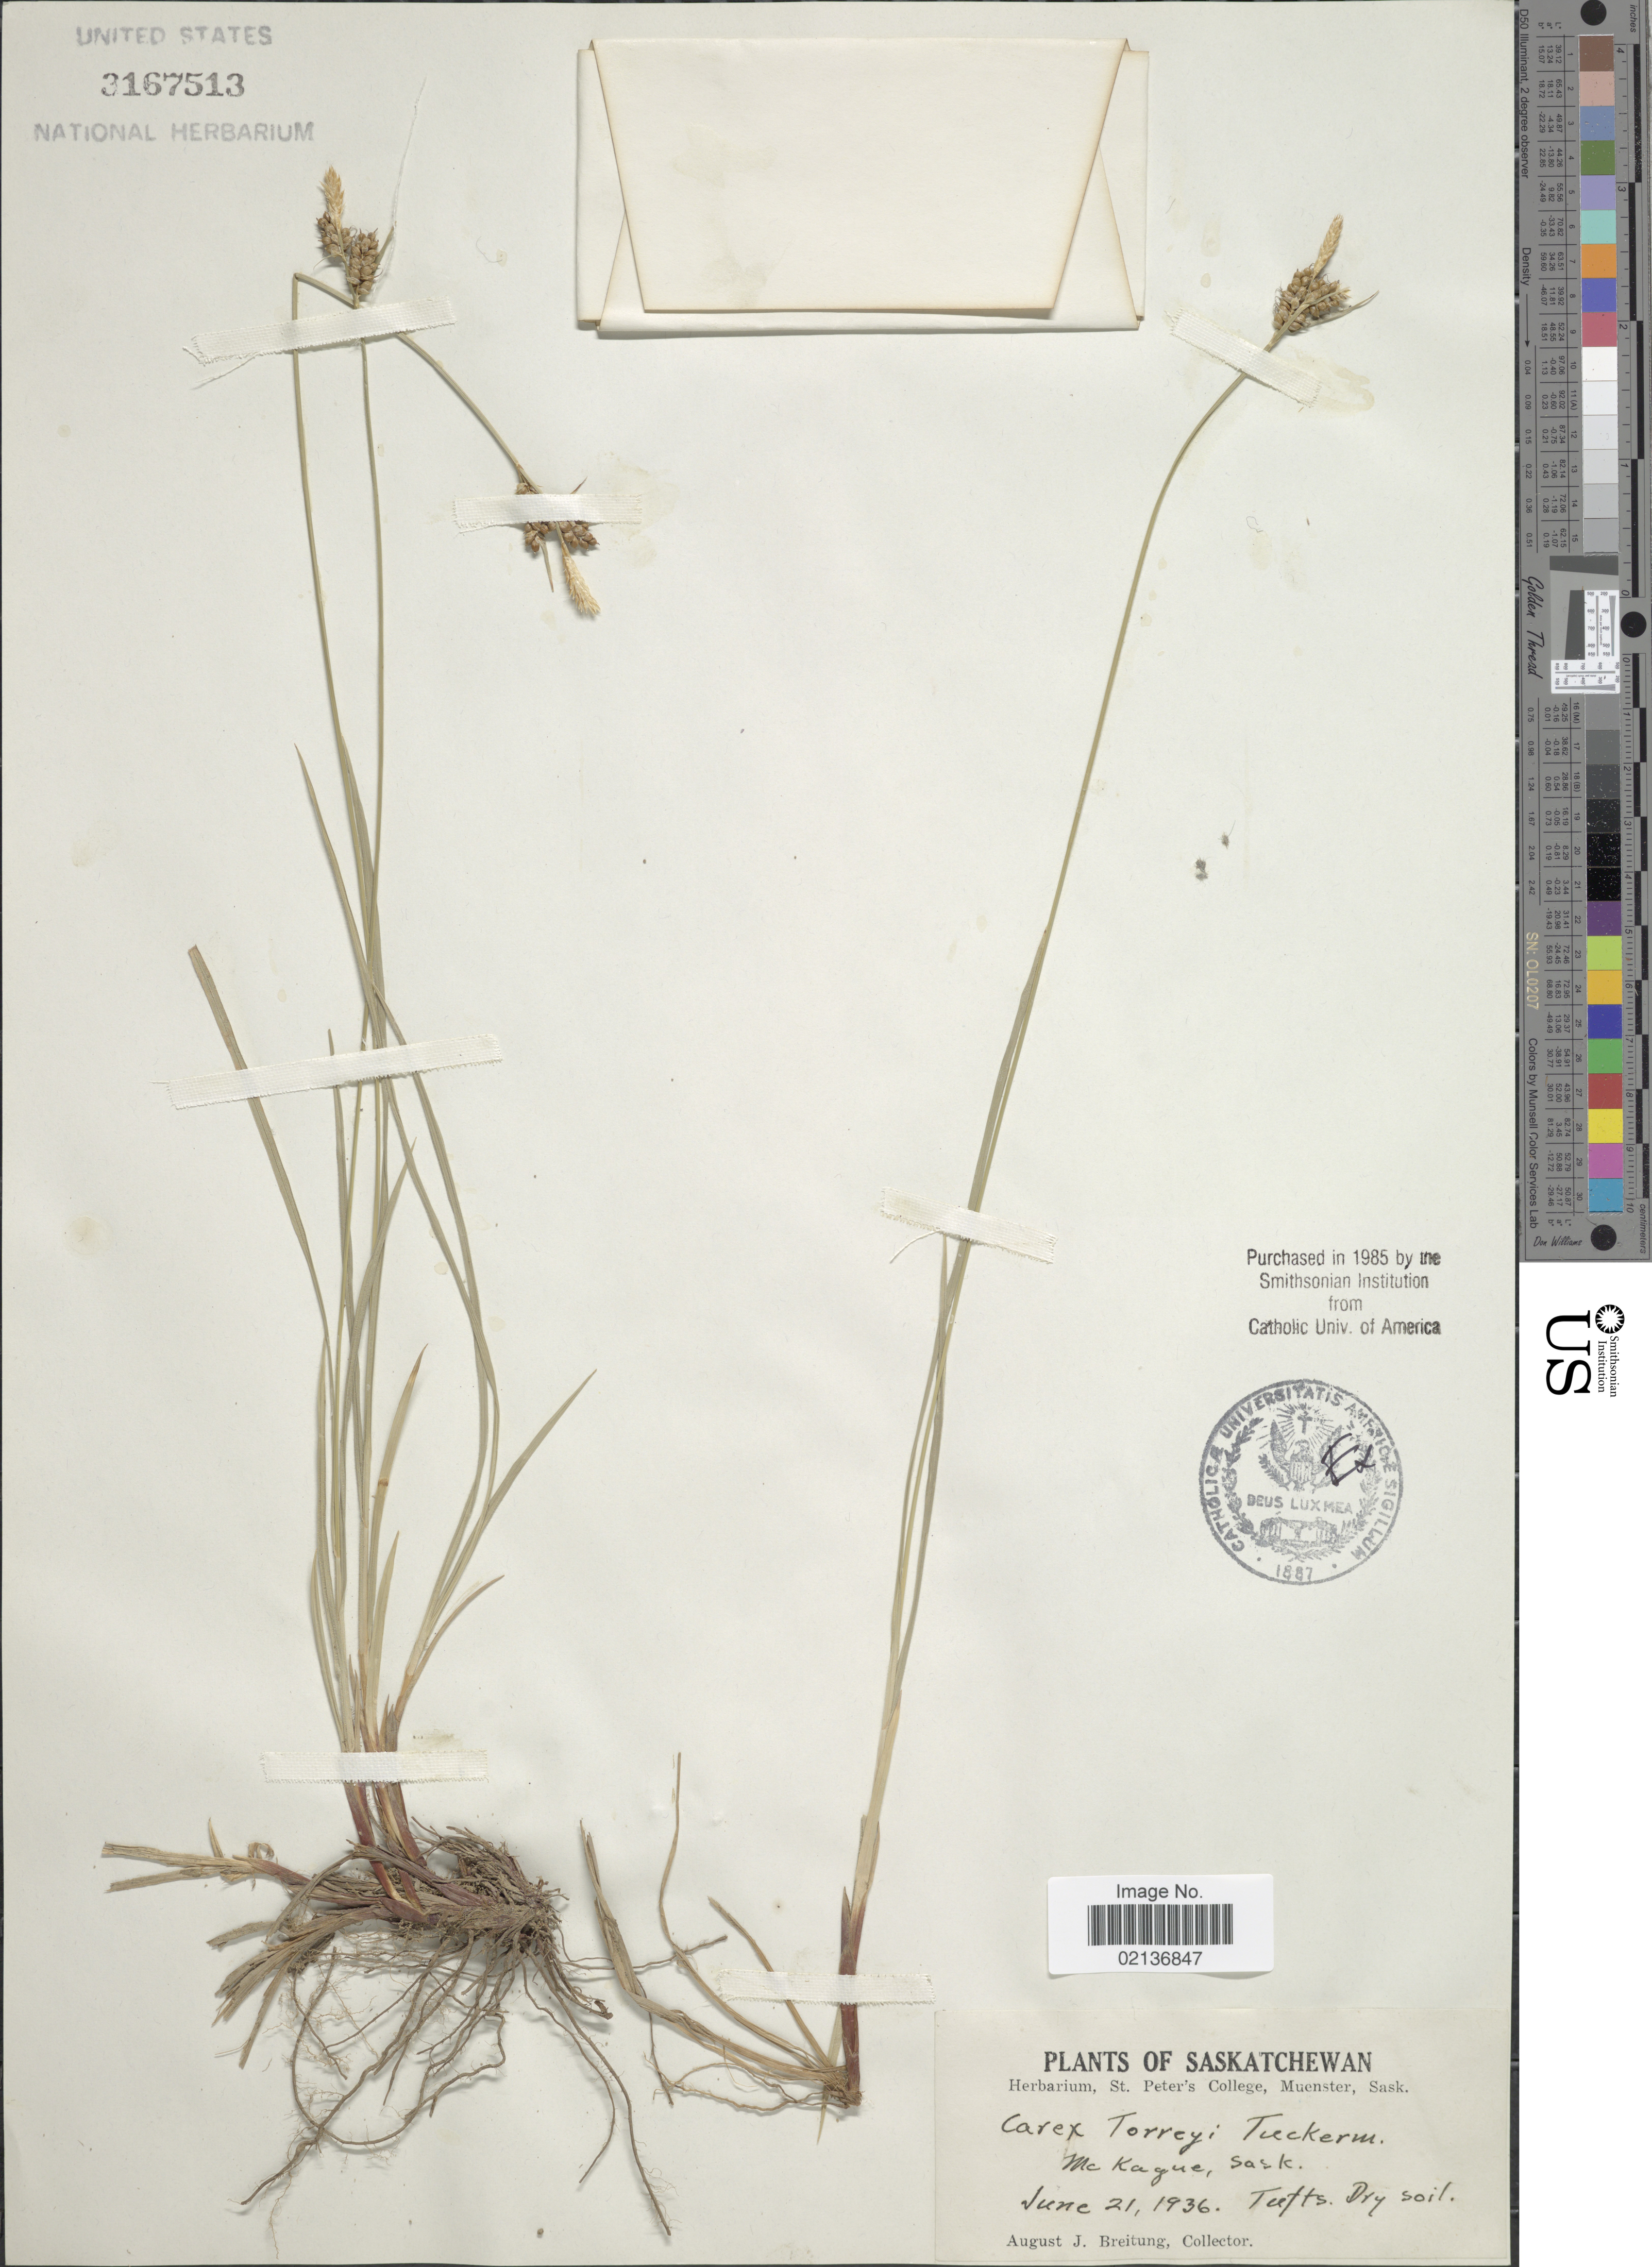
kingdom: Plantae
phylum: Tracheophyta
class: Liliopsida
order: Poales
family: Cyperaceae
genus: Carex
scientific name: Carex torreyi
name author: Tuck.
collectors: A. Breitung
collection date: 1936-06-21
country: Canada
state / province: Saskatchewan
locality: McKague, Sask.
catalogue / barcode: US 3167513